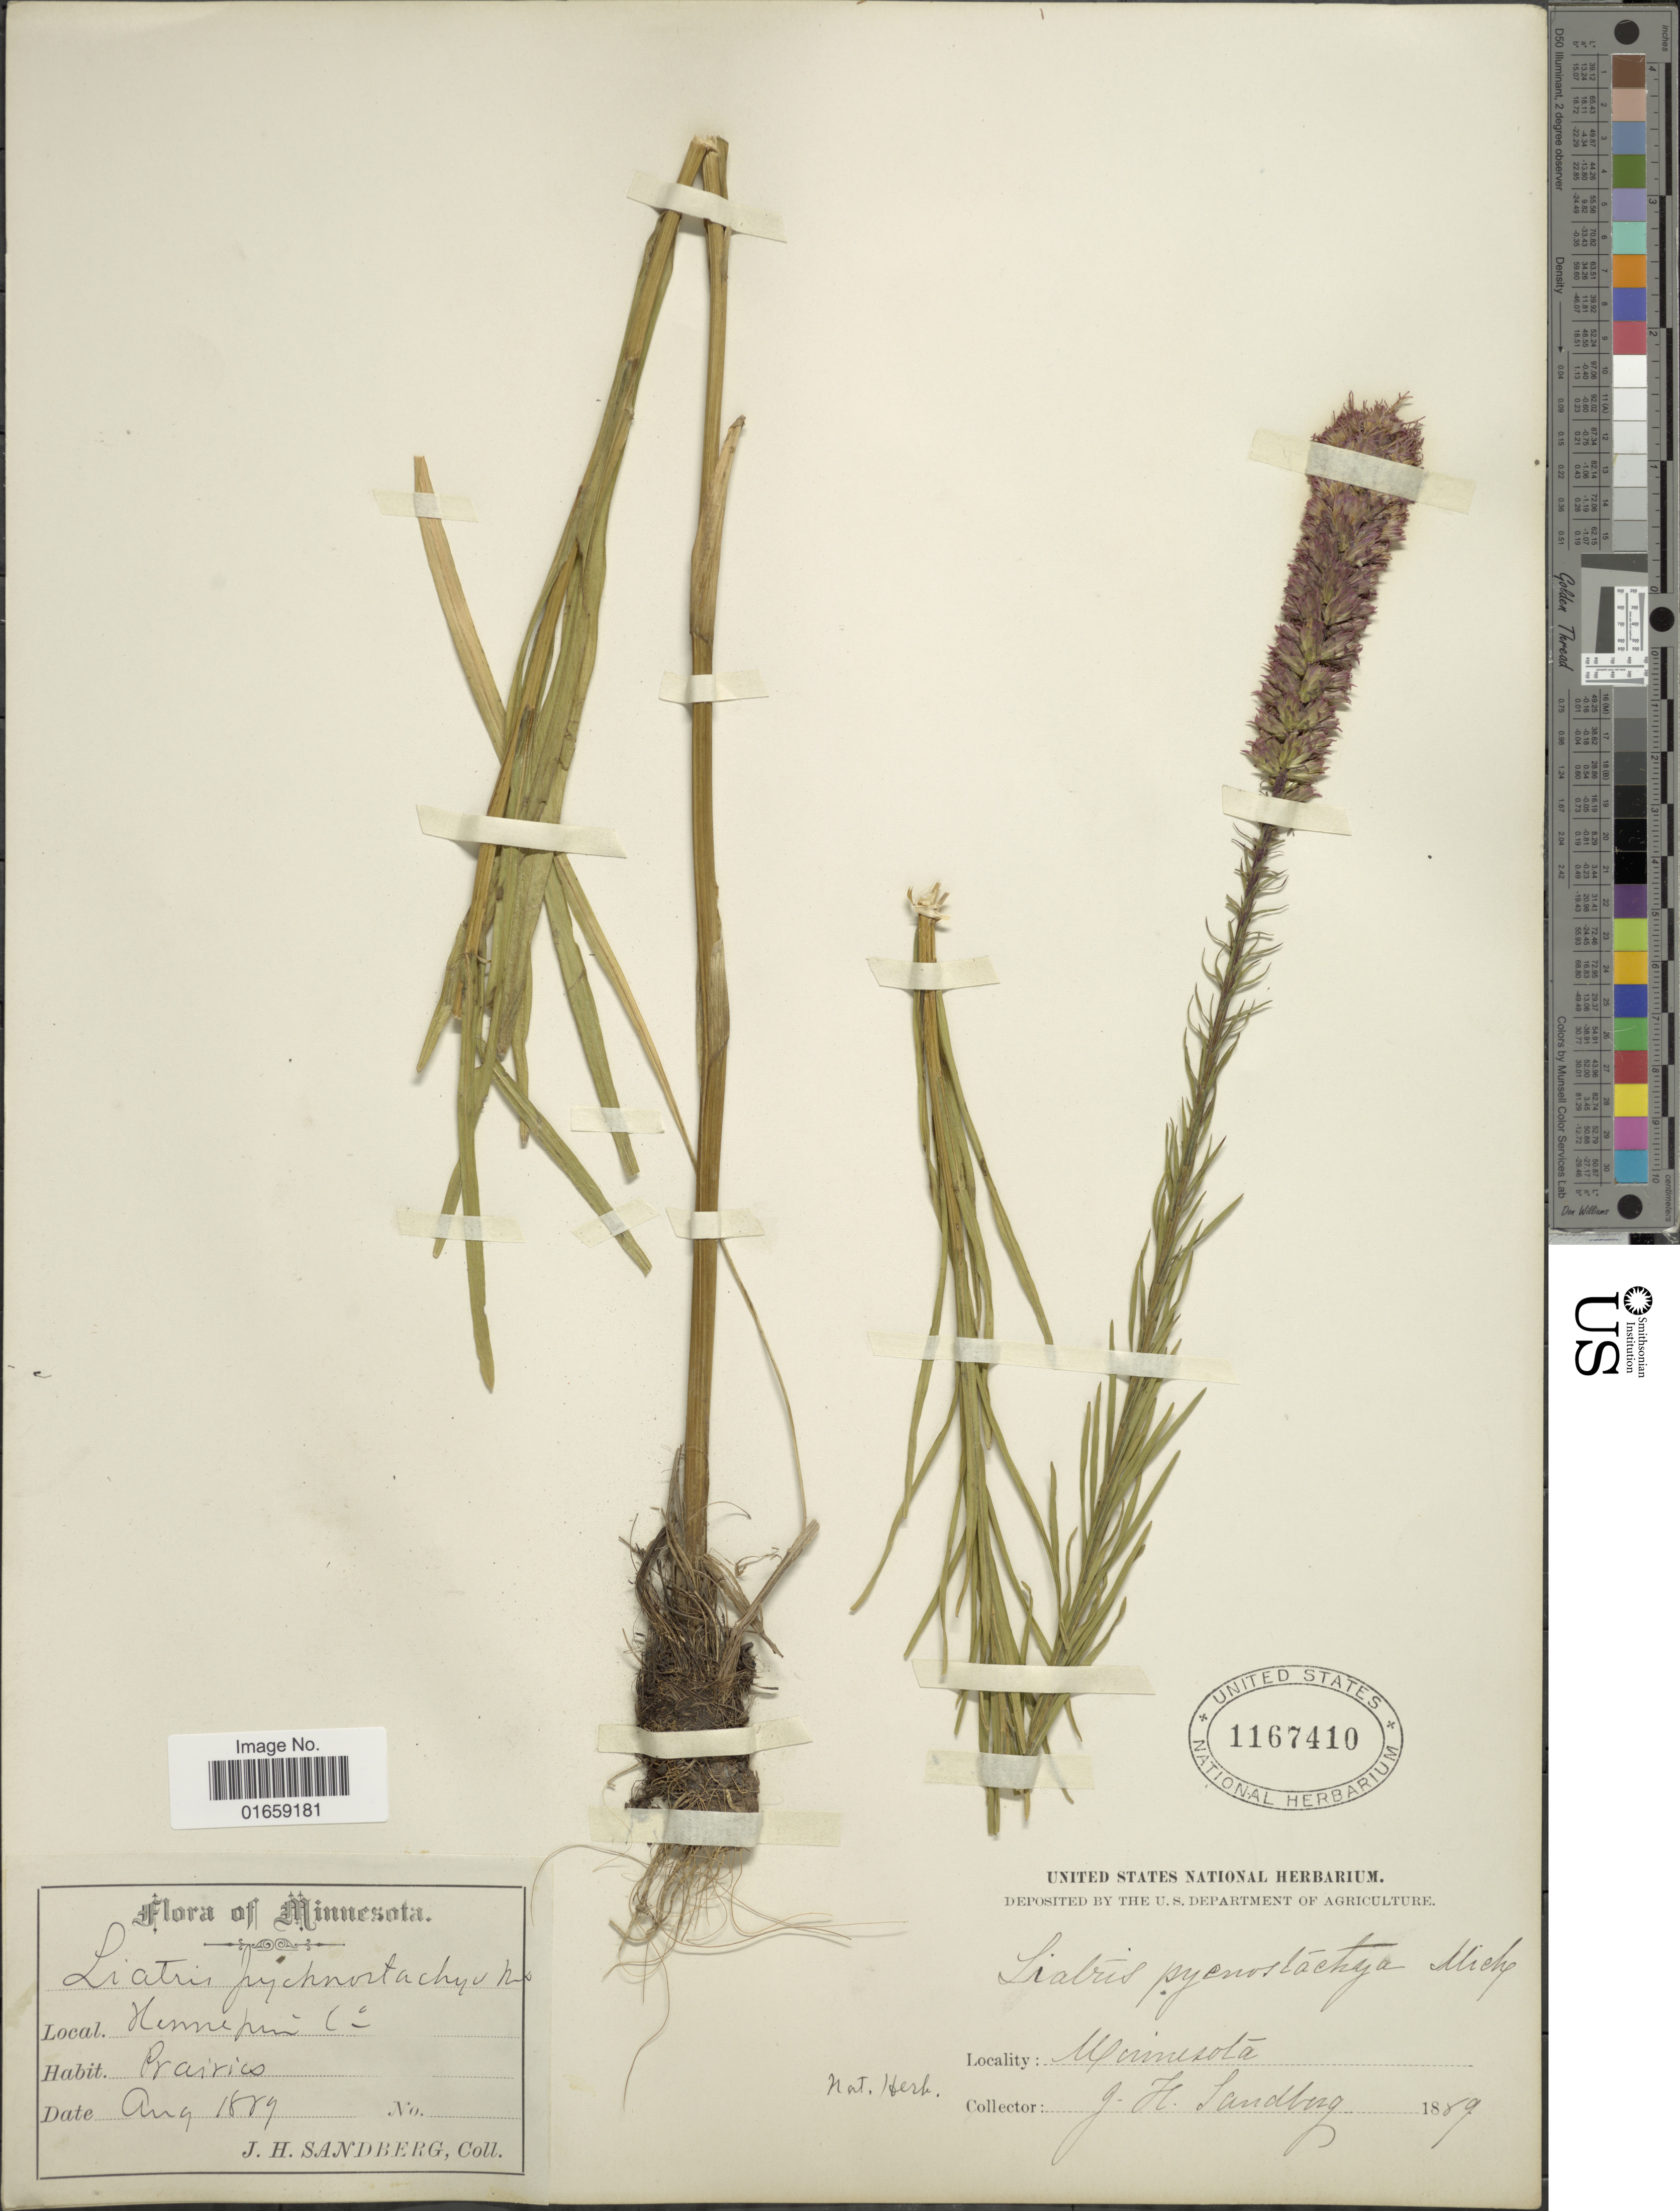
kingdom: Plantae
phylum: Tracheophyta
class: Magnoliopsida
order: Asterales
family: Asteraceae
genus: Liatris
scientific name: Liatris pycnostachya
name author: Michx.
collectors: J. H. Sandberg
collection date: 1889-08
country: United States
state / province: Minnesota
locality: Hennepin Co, Prairico, Minnesota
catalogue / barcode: US 1167410